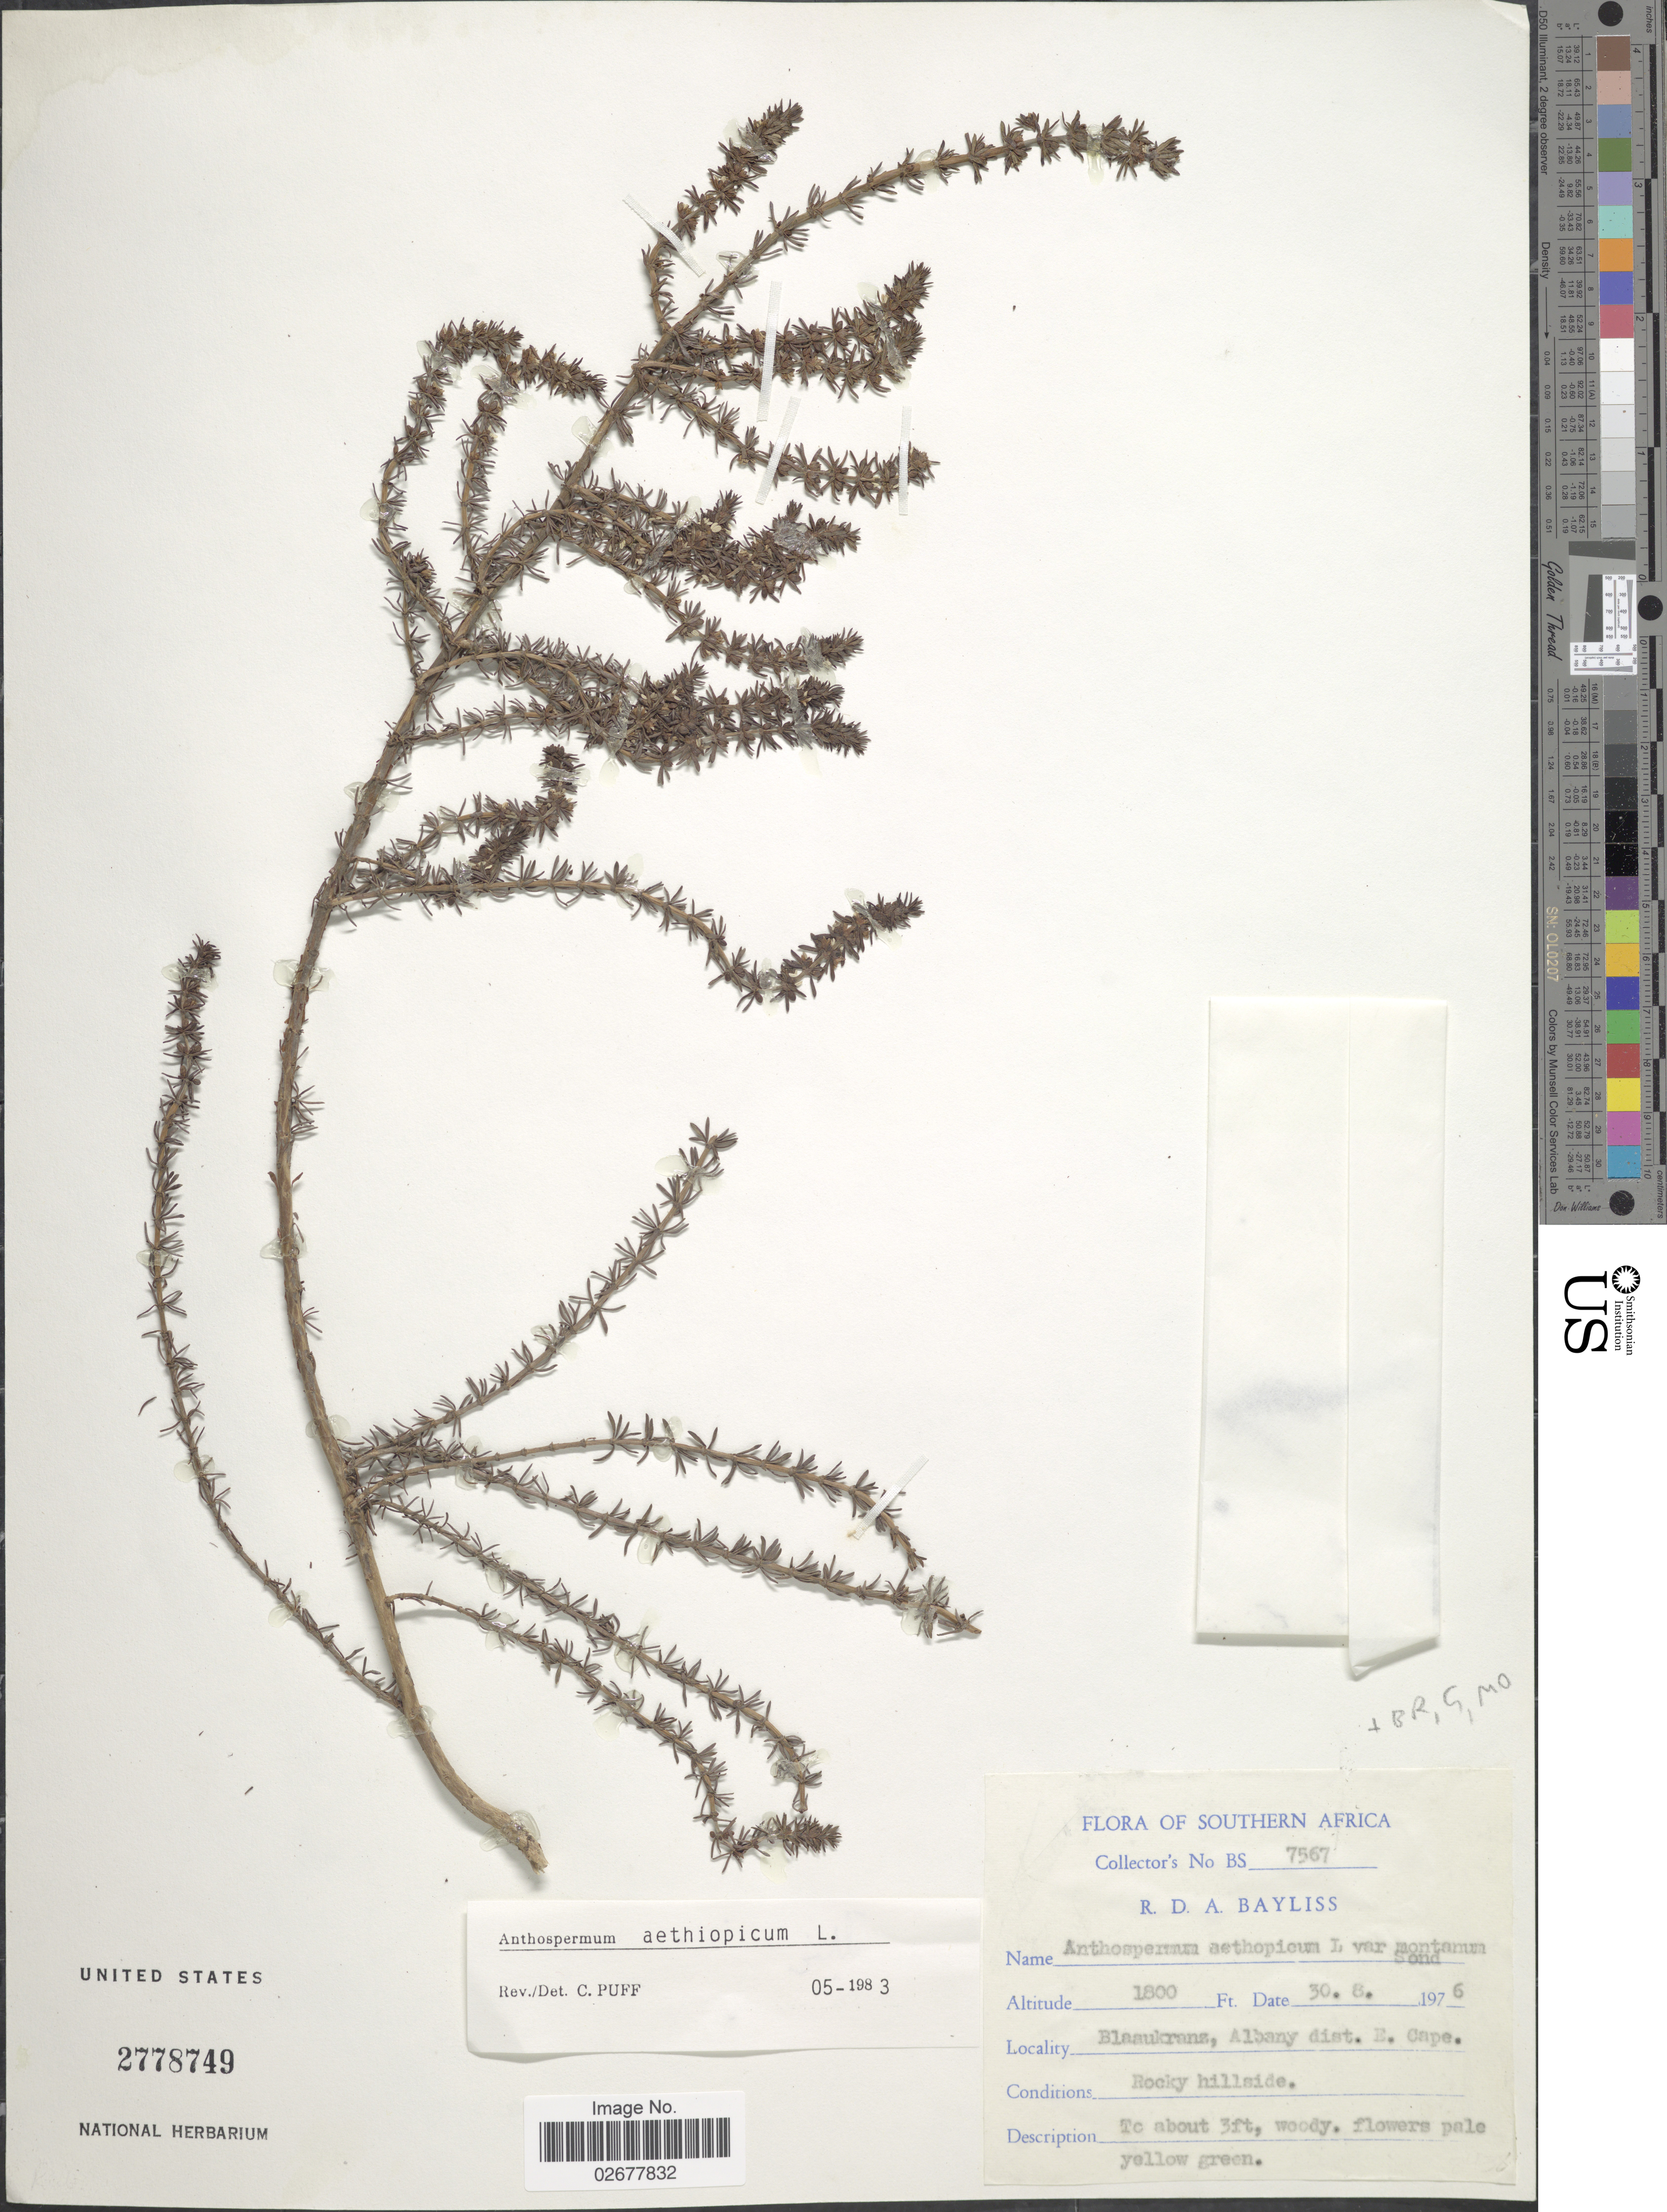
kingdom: Plantae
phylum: Tracheophyta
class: Magnoliopsida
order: Gentianales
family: Rubiaceae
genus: Anthospermum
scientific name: Anthospermum aethiopicum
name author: L.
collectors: R. Bayliss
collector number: BS 7567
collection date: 1976-08-30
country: South Africa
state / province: Eastern Cape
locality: Southern Africa, Blaaukranz, Albany dist, Rocky hillside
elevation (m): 549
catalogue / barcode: US 2778749